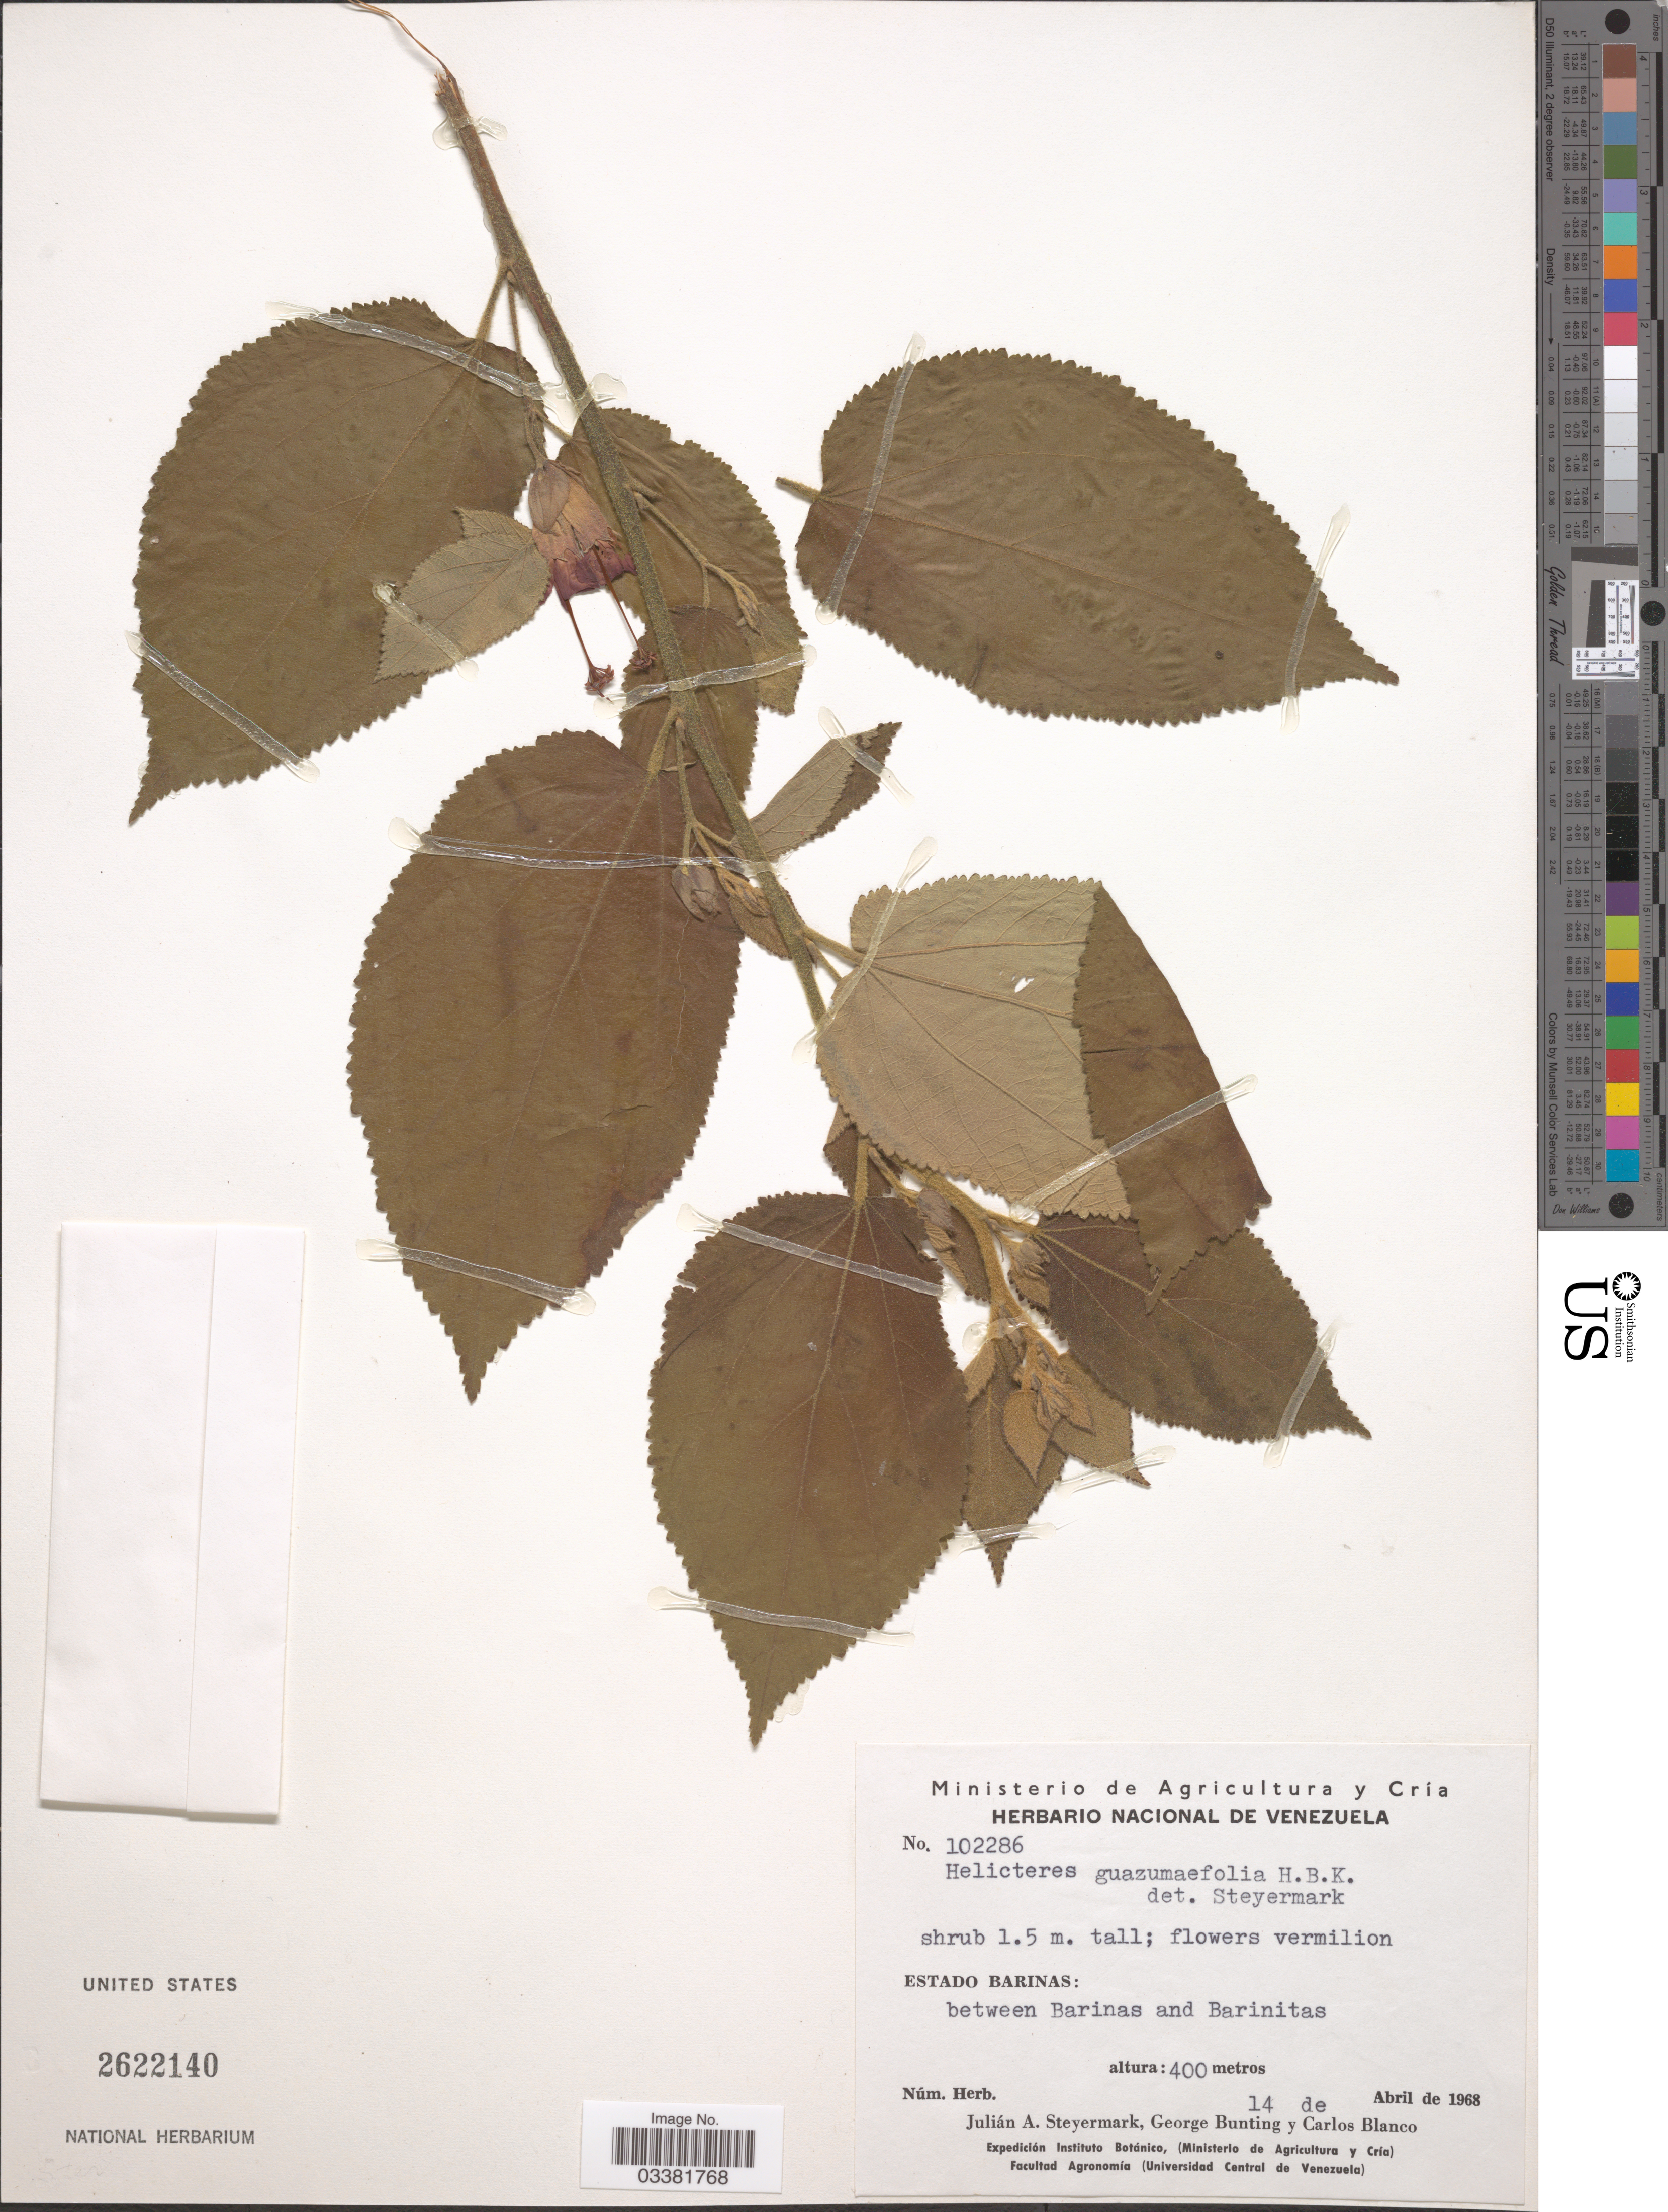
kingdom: Plantae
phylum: Tracheophyta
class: Magnoliopsida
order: Malvales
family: Malvaceae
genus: Helicteres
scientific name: Helicteres guazumifolia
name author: Kunth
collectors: J. Steyermark, G. S. Bunting & C. Blanco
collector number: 102286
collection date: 1968-04-14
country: Venezuela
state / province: Barinas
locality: Between Barinas and Barinitas.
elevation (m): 400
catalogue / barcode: US 2622140